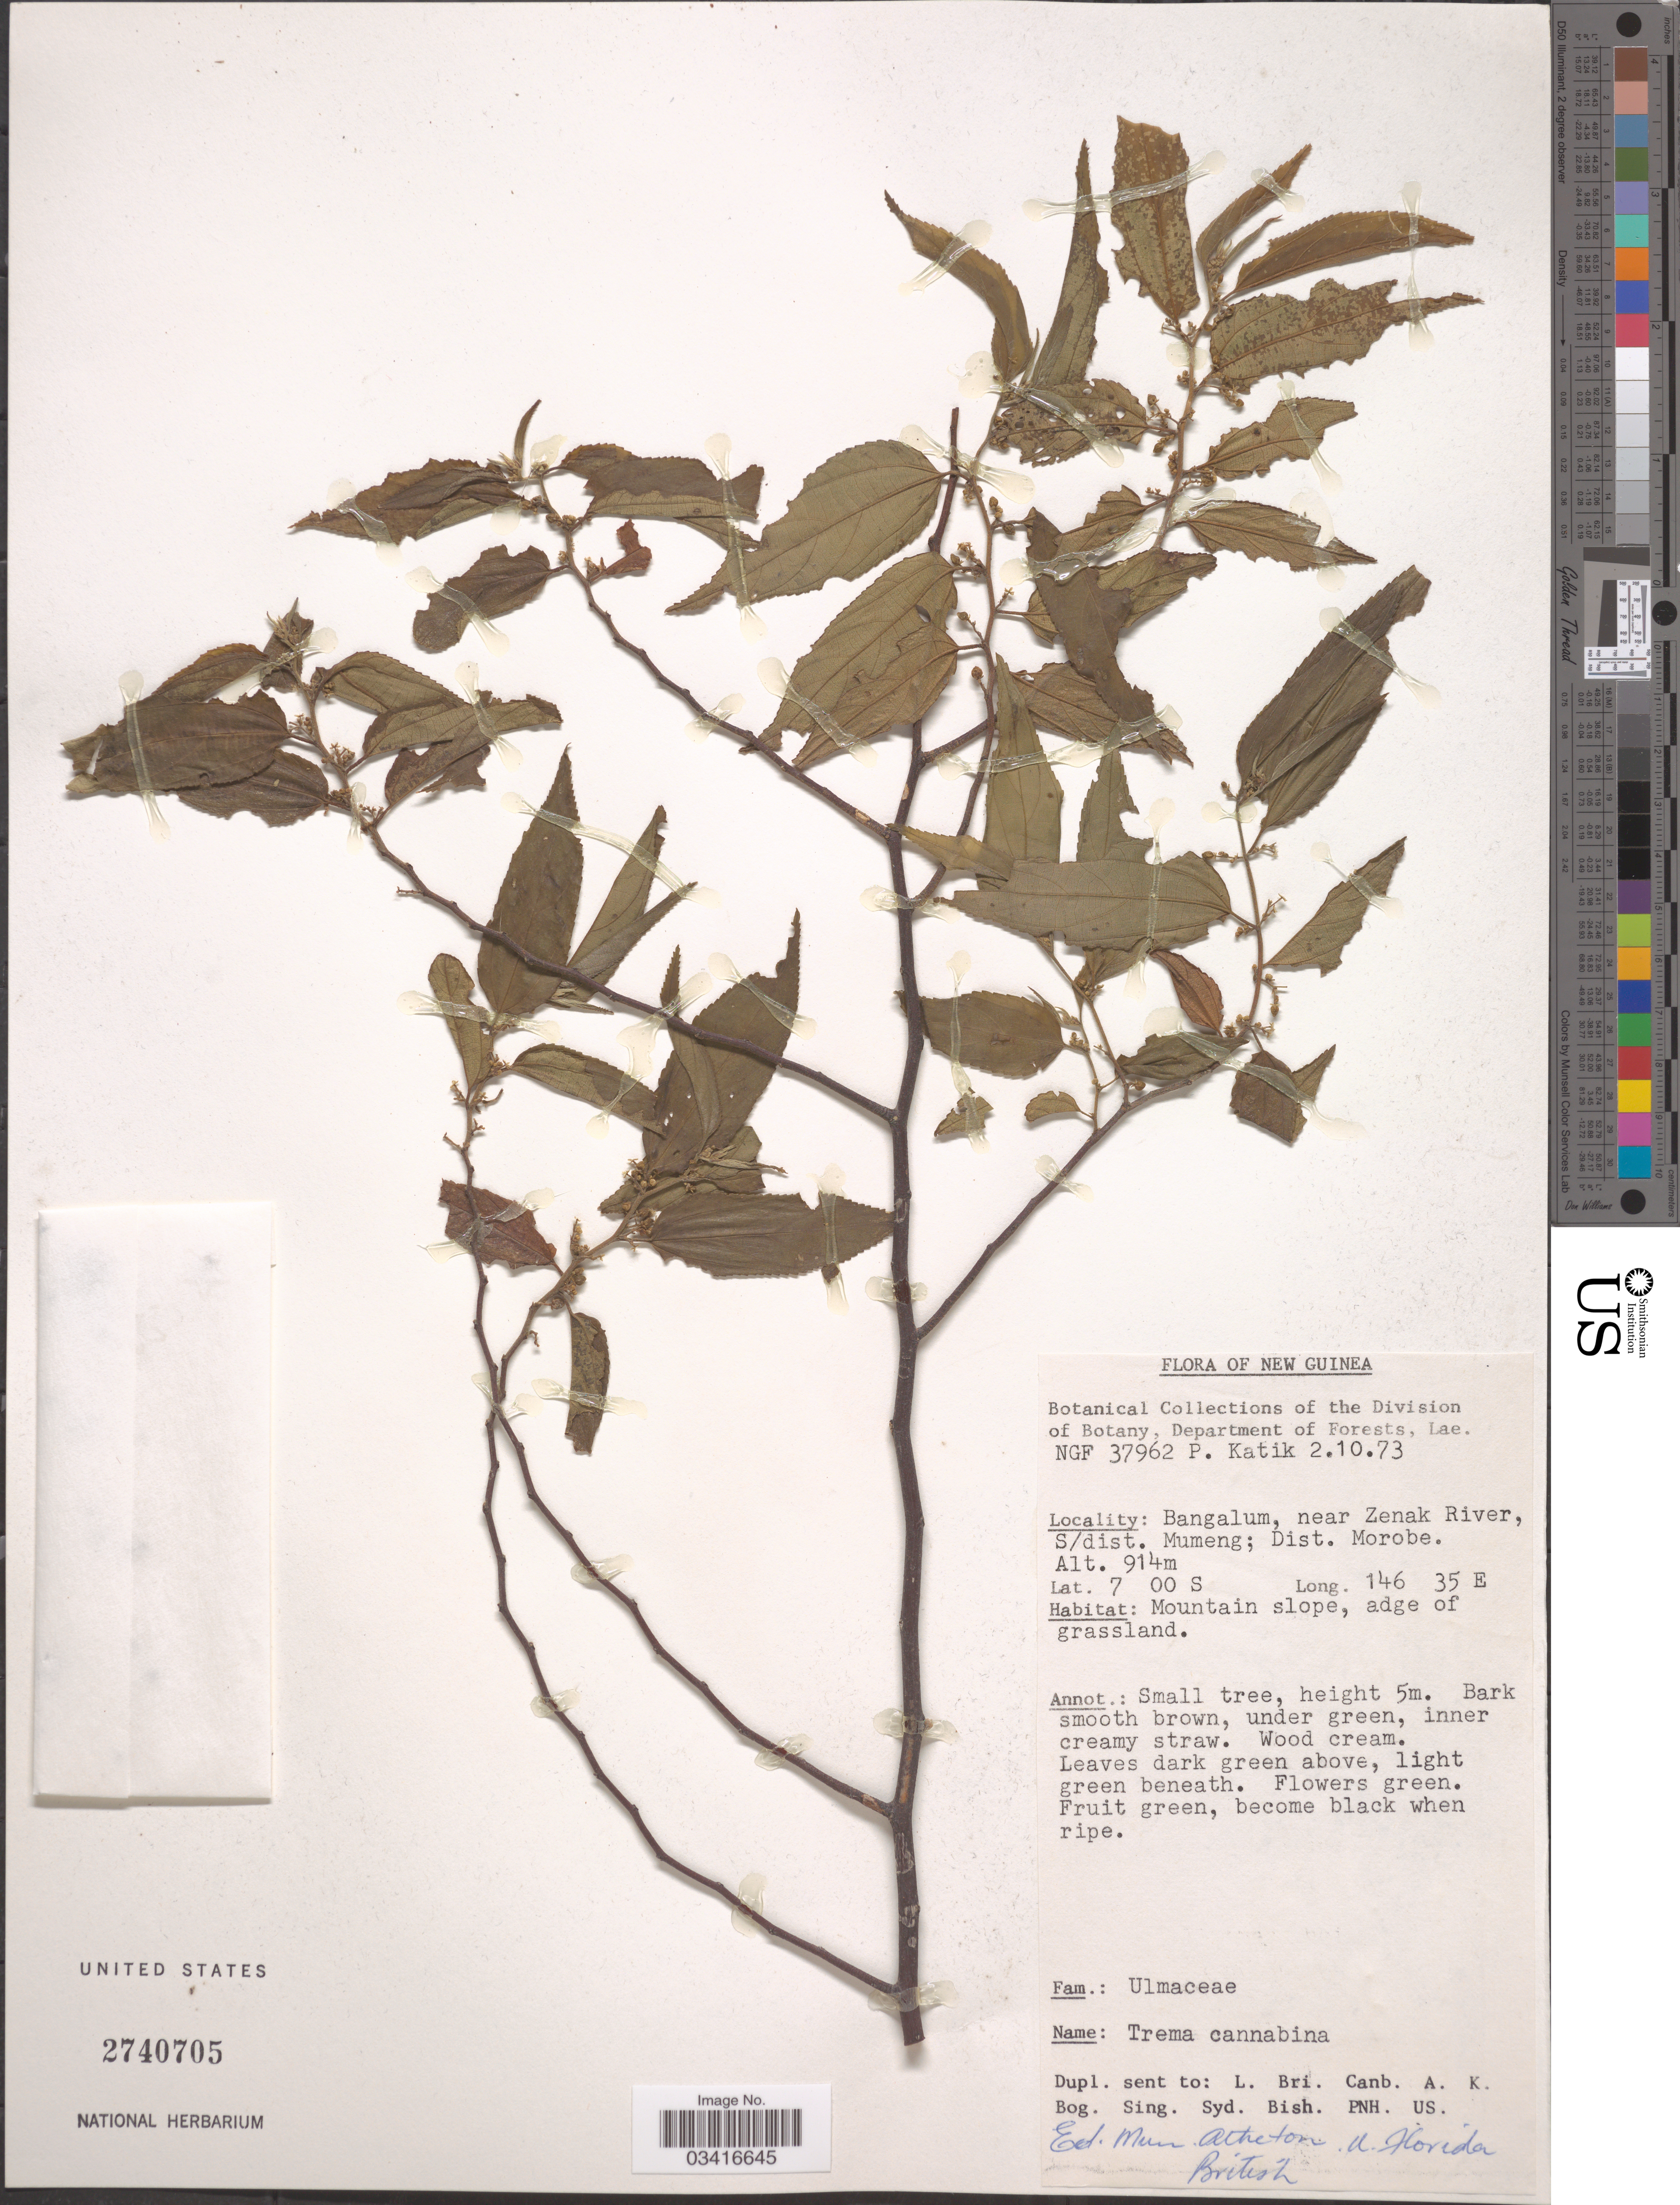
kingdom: Plantae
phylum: Tracheophyta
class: Magnoliopsida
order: Rosales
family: Cannabaceae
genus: Trema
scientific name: Trema cannabina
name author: Lour.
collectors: P. Katik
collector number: NGF 37962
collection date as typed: Transcribed d/m/y: 2/10/73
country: Papua New Guinea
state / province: Morobe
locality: New Guinea. Bangalum, near Zenak River, S/dist. Mumeng; Dist. Morobe. Mountain slope.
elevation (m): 914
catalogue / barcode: US 2740705